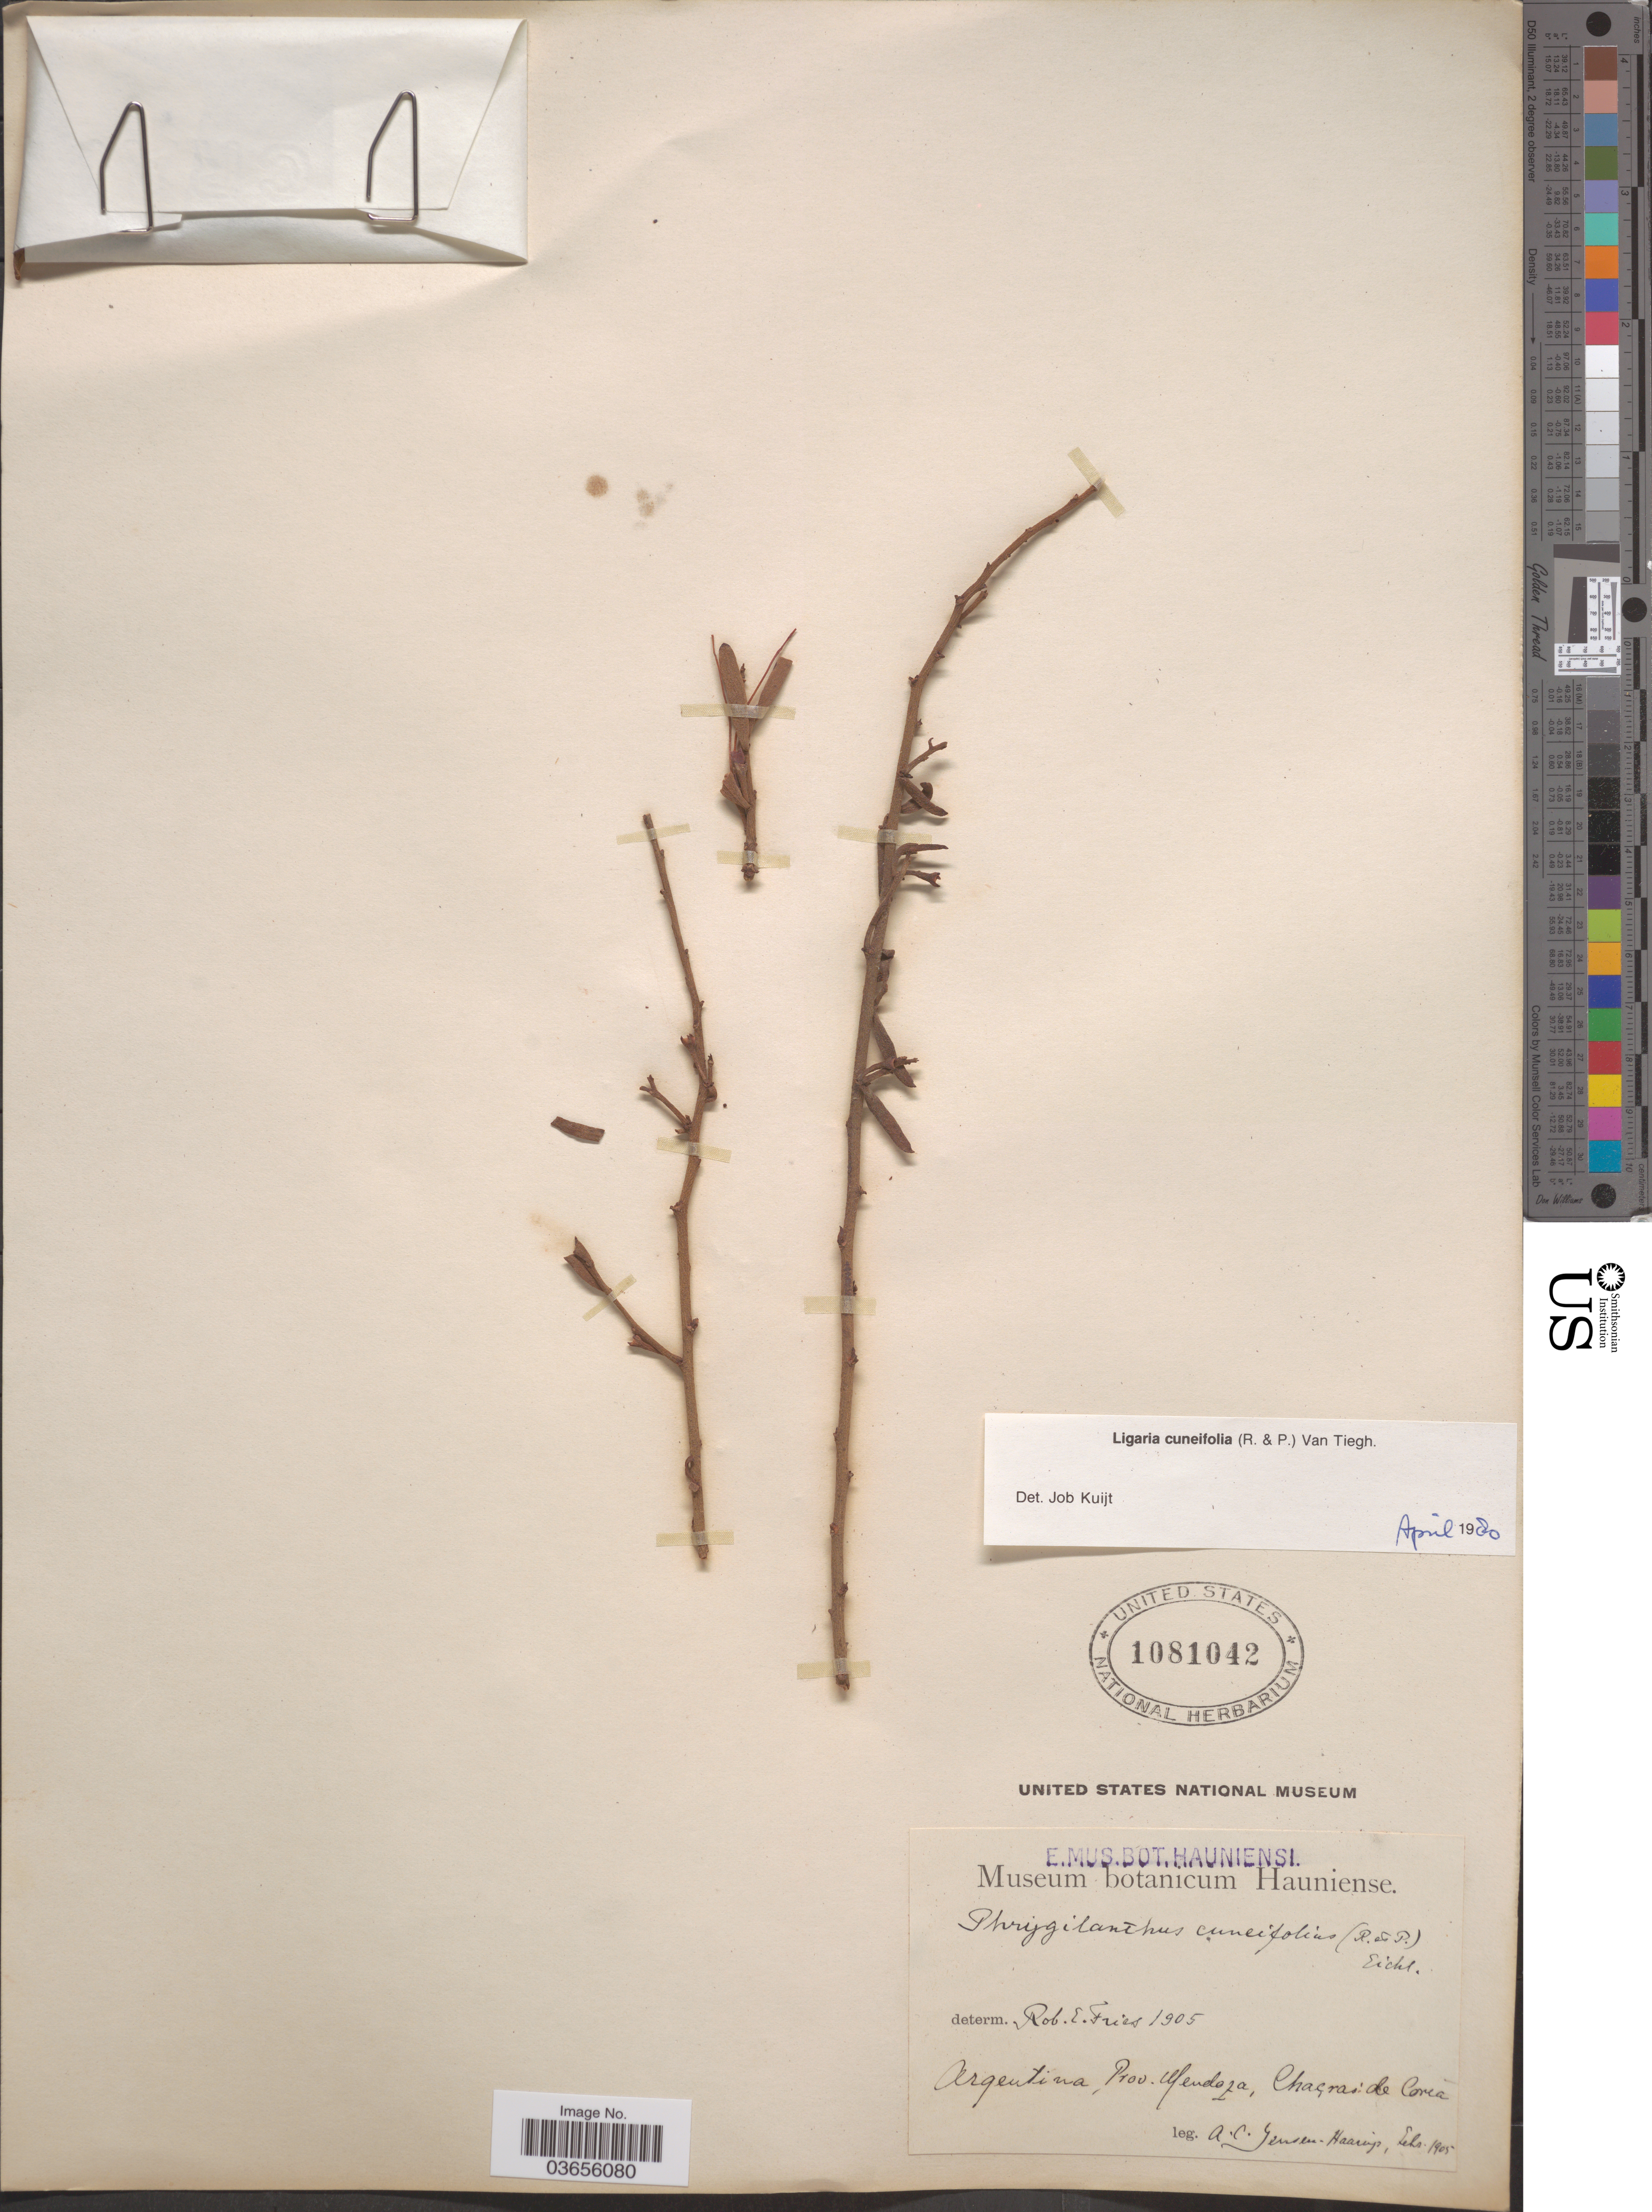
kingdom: Plantae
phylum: Tracheophyta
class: Magnoliopsida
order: Santalales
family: Loranthaceae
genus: Ligaria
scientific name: Ligaria cuneifolia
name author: (Ruiz & Pav.) Tiegh.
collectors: A. C. Jensen-Haarup & Collector illegible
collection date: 1905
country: Argentina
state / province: Mendoza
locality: Chacras de Coria.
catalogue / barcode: US 1081042